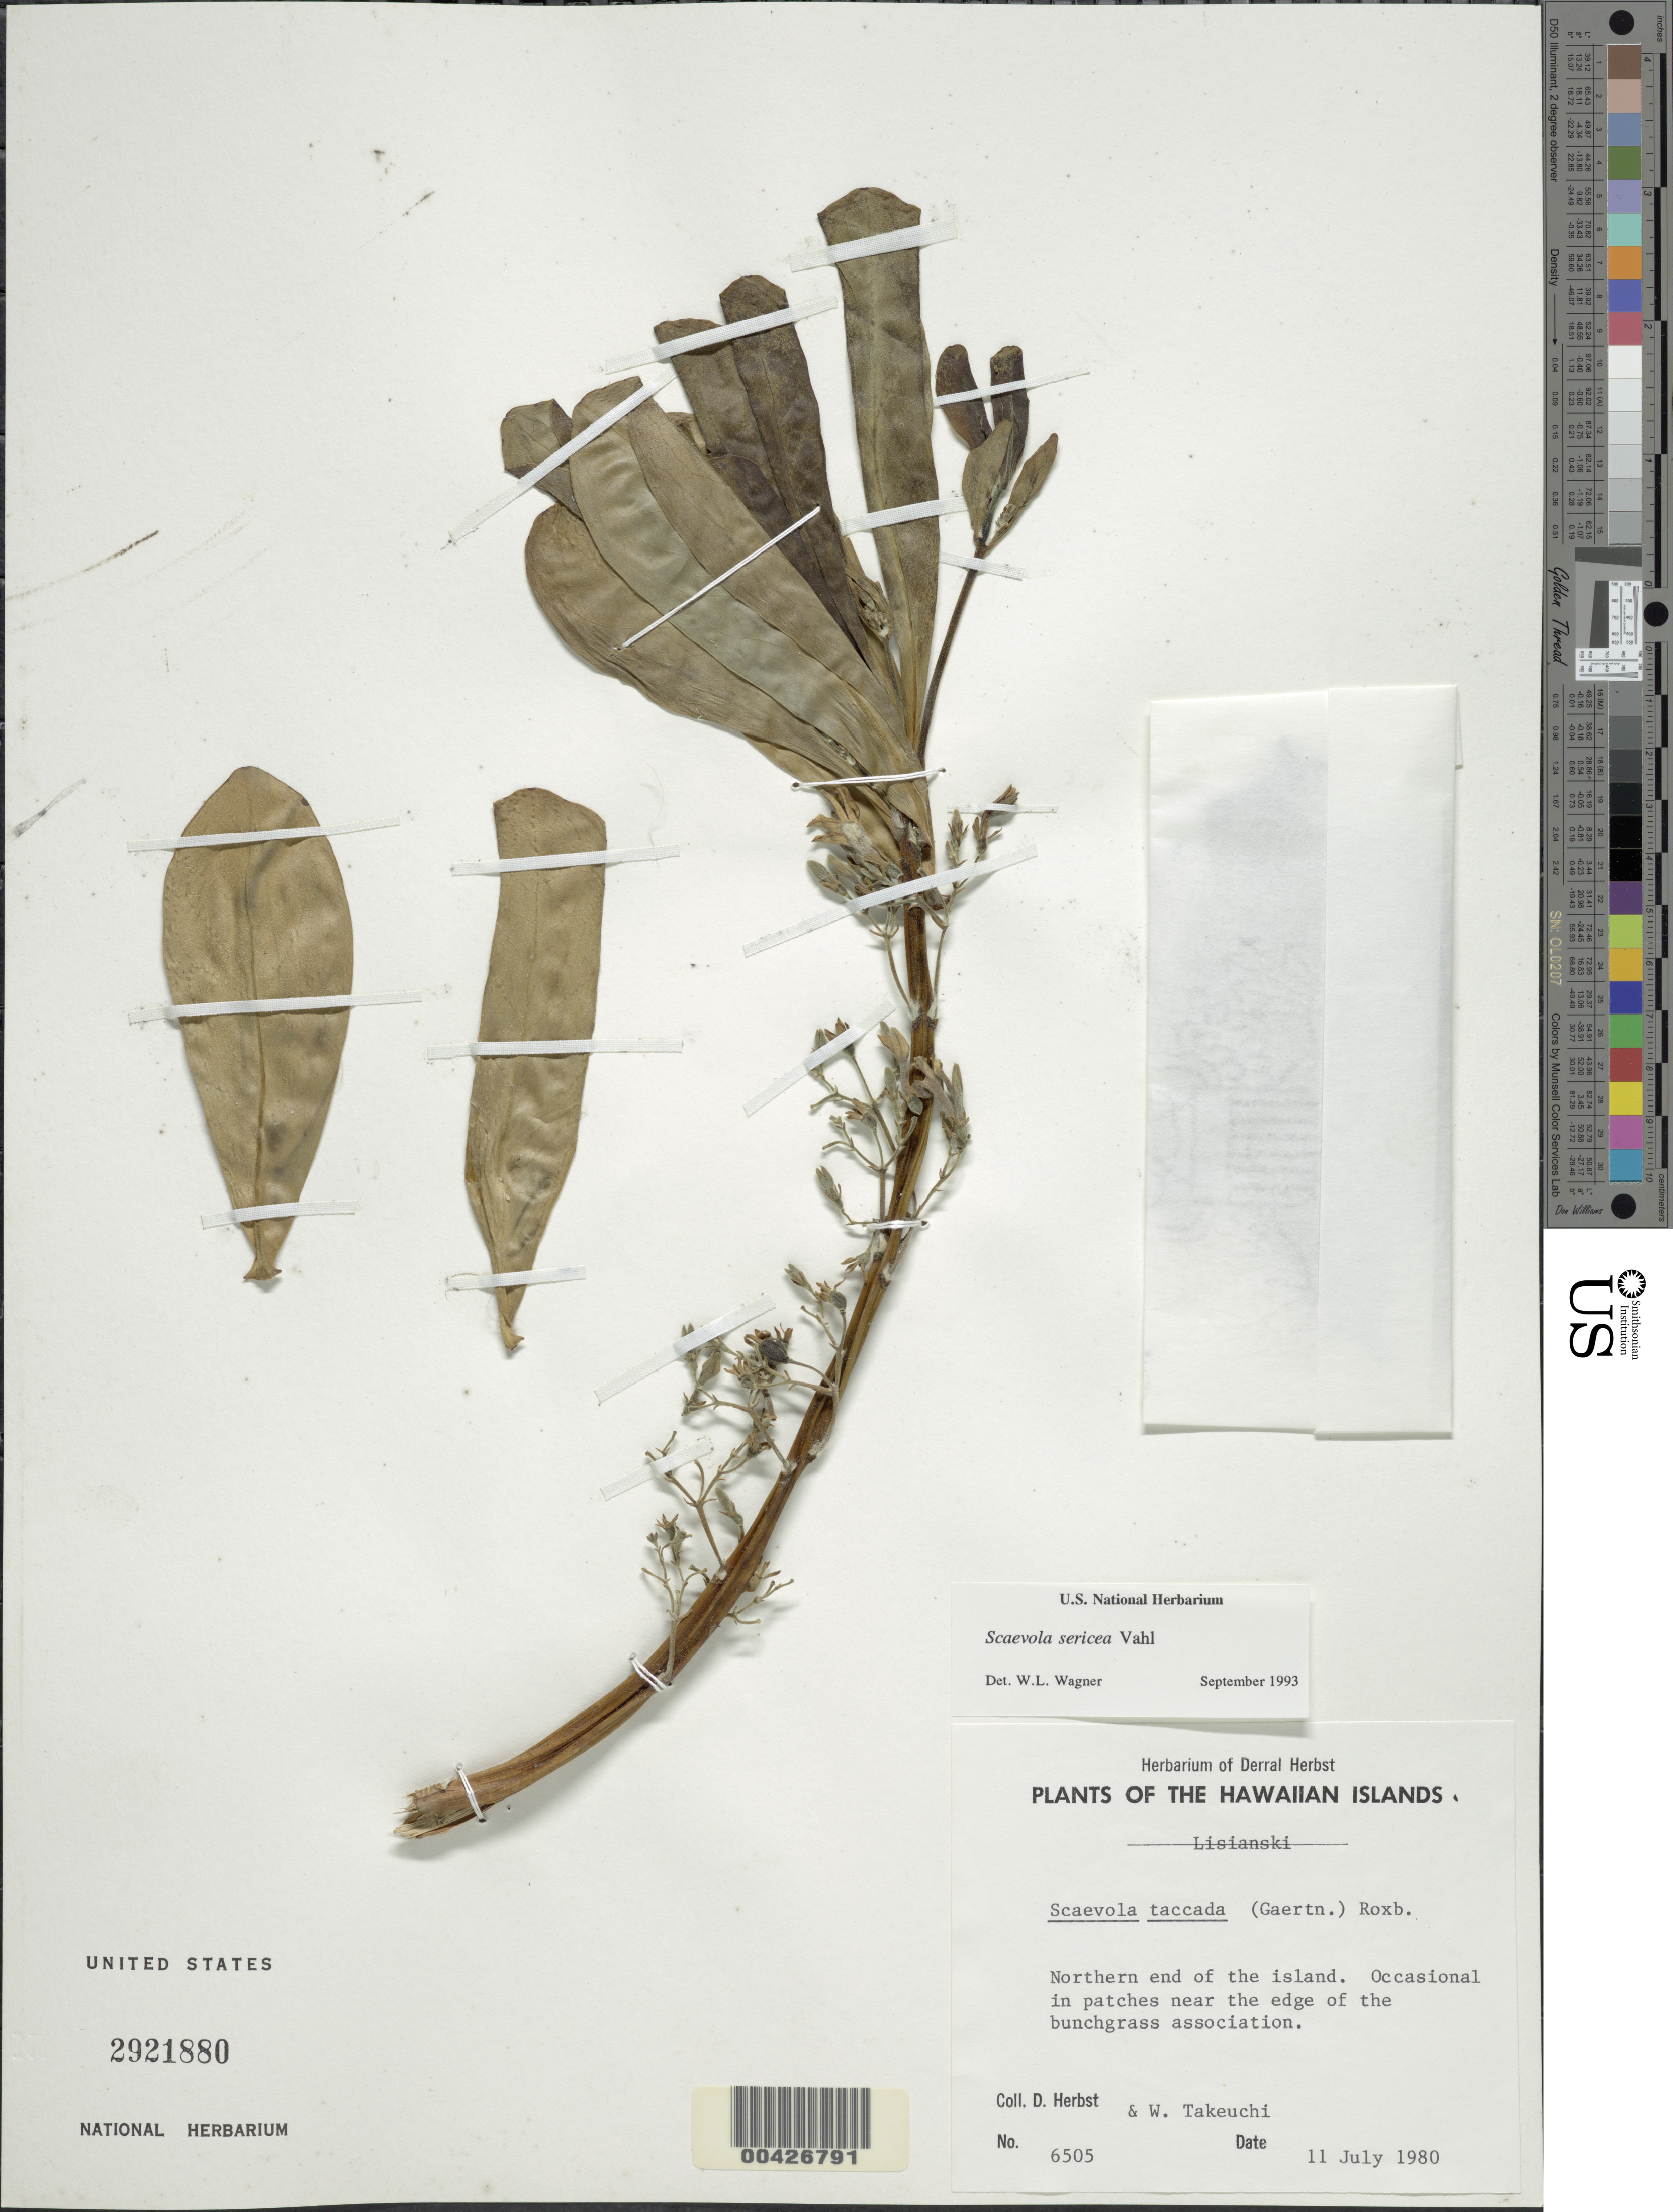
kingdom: Plantae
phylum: Tracheophyta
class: Magnoliopsida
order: Asterales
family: Goodeniaceae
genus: Scaevola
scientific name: Scaevola taccada var. taccada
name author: (Gaertn.) Roxb.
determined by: Wagner, W. L., (BOT), Smithsonian Institution - National Museum of Natural History (UNITED STATES)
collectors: D. R. Herbst & W. N. Takeuchi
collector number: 6505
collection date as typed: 11 Jul 1980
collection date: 1980-07-11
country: United States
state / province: Hawaii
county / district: Honolulu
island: Lisianski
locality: Northern end of island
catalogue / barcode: US 2921880